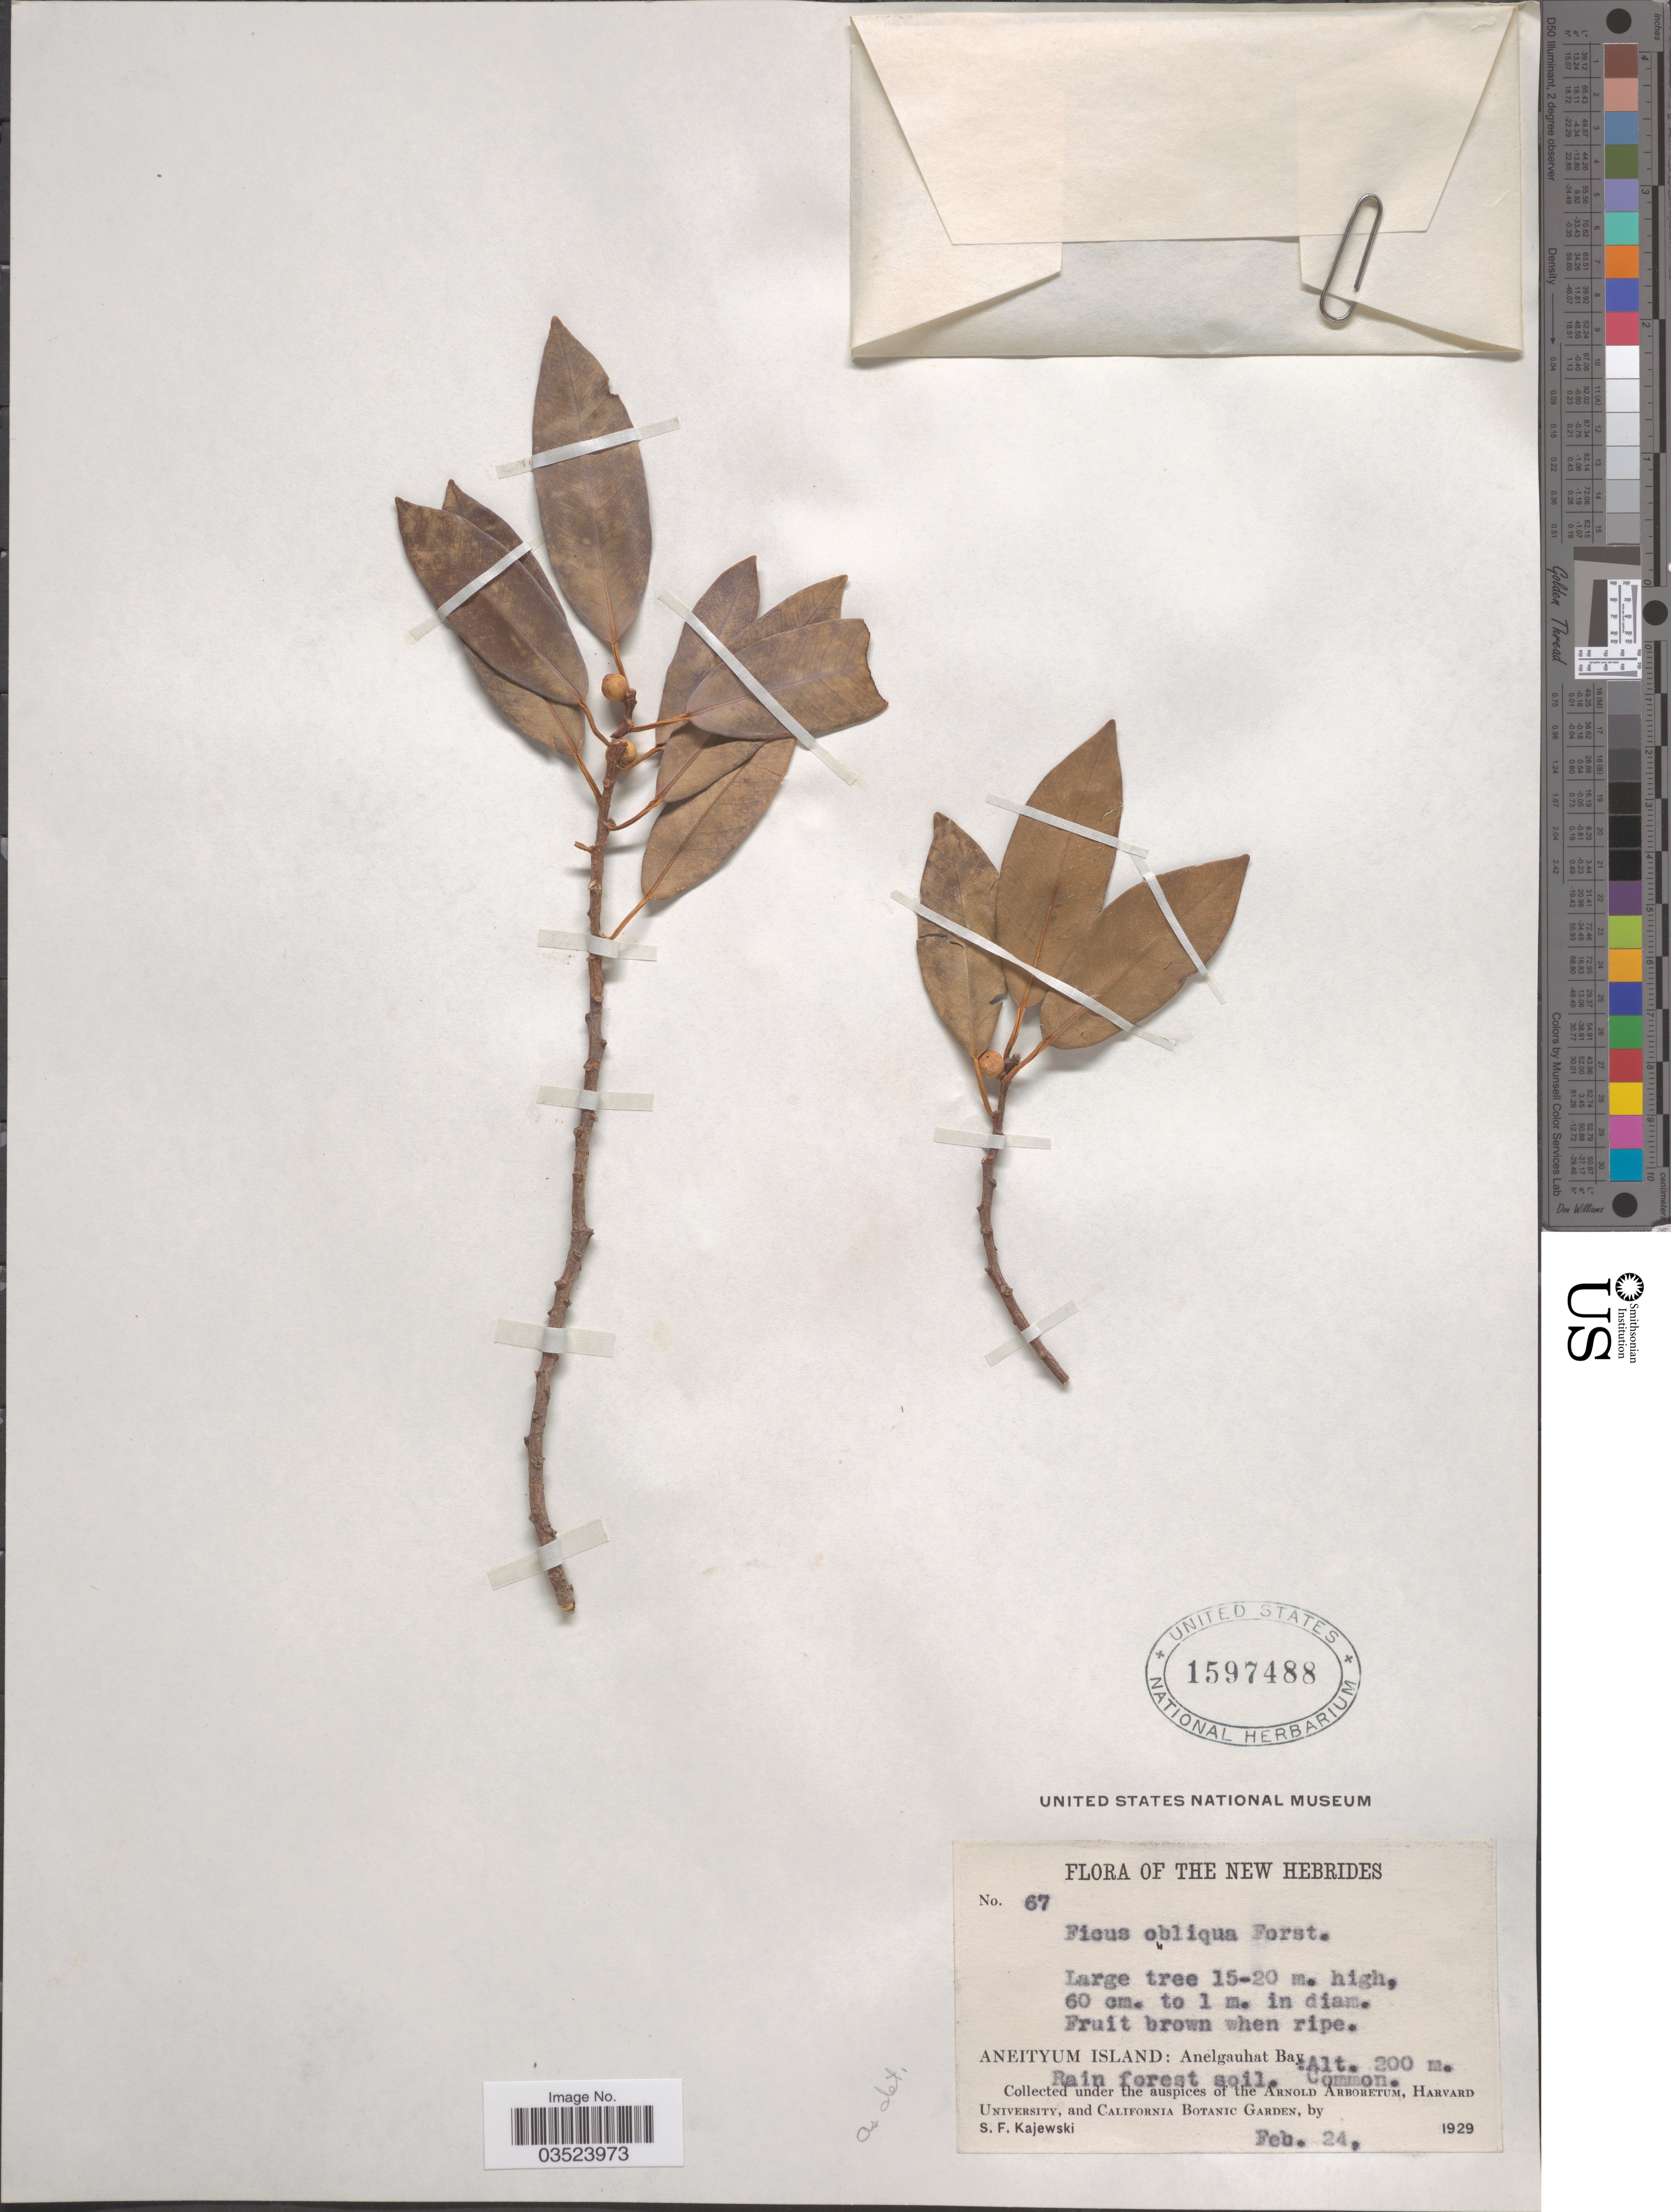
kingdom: Plantae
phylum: Tracheophyta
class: Magnoliopsida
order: Rosales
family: Moraceae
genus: Ficus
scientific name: Ficus obliqua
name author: G. Forst.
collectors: S. Kajewski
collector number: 67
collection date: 1929-02-24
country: Vanuatu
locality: The New Herbrides. Aneityum Island: Anelgauhat Bay.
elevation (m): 200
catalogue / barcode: US 1597488